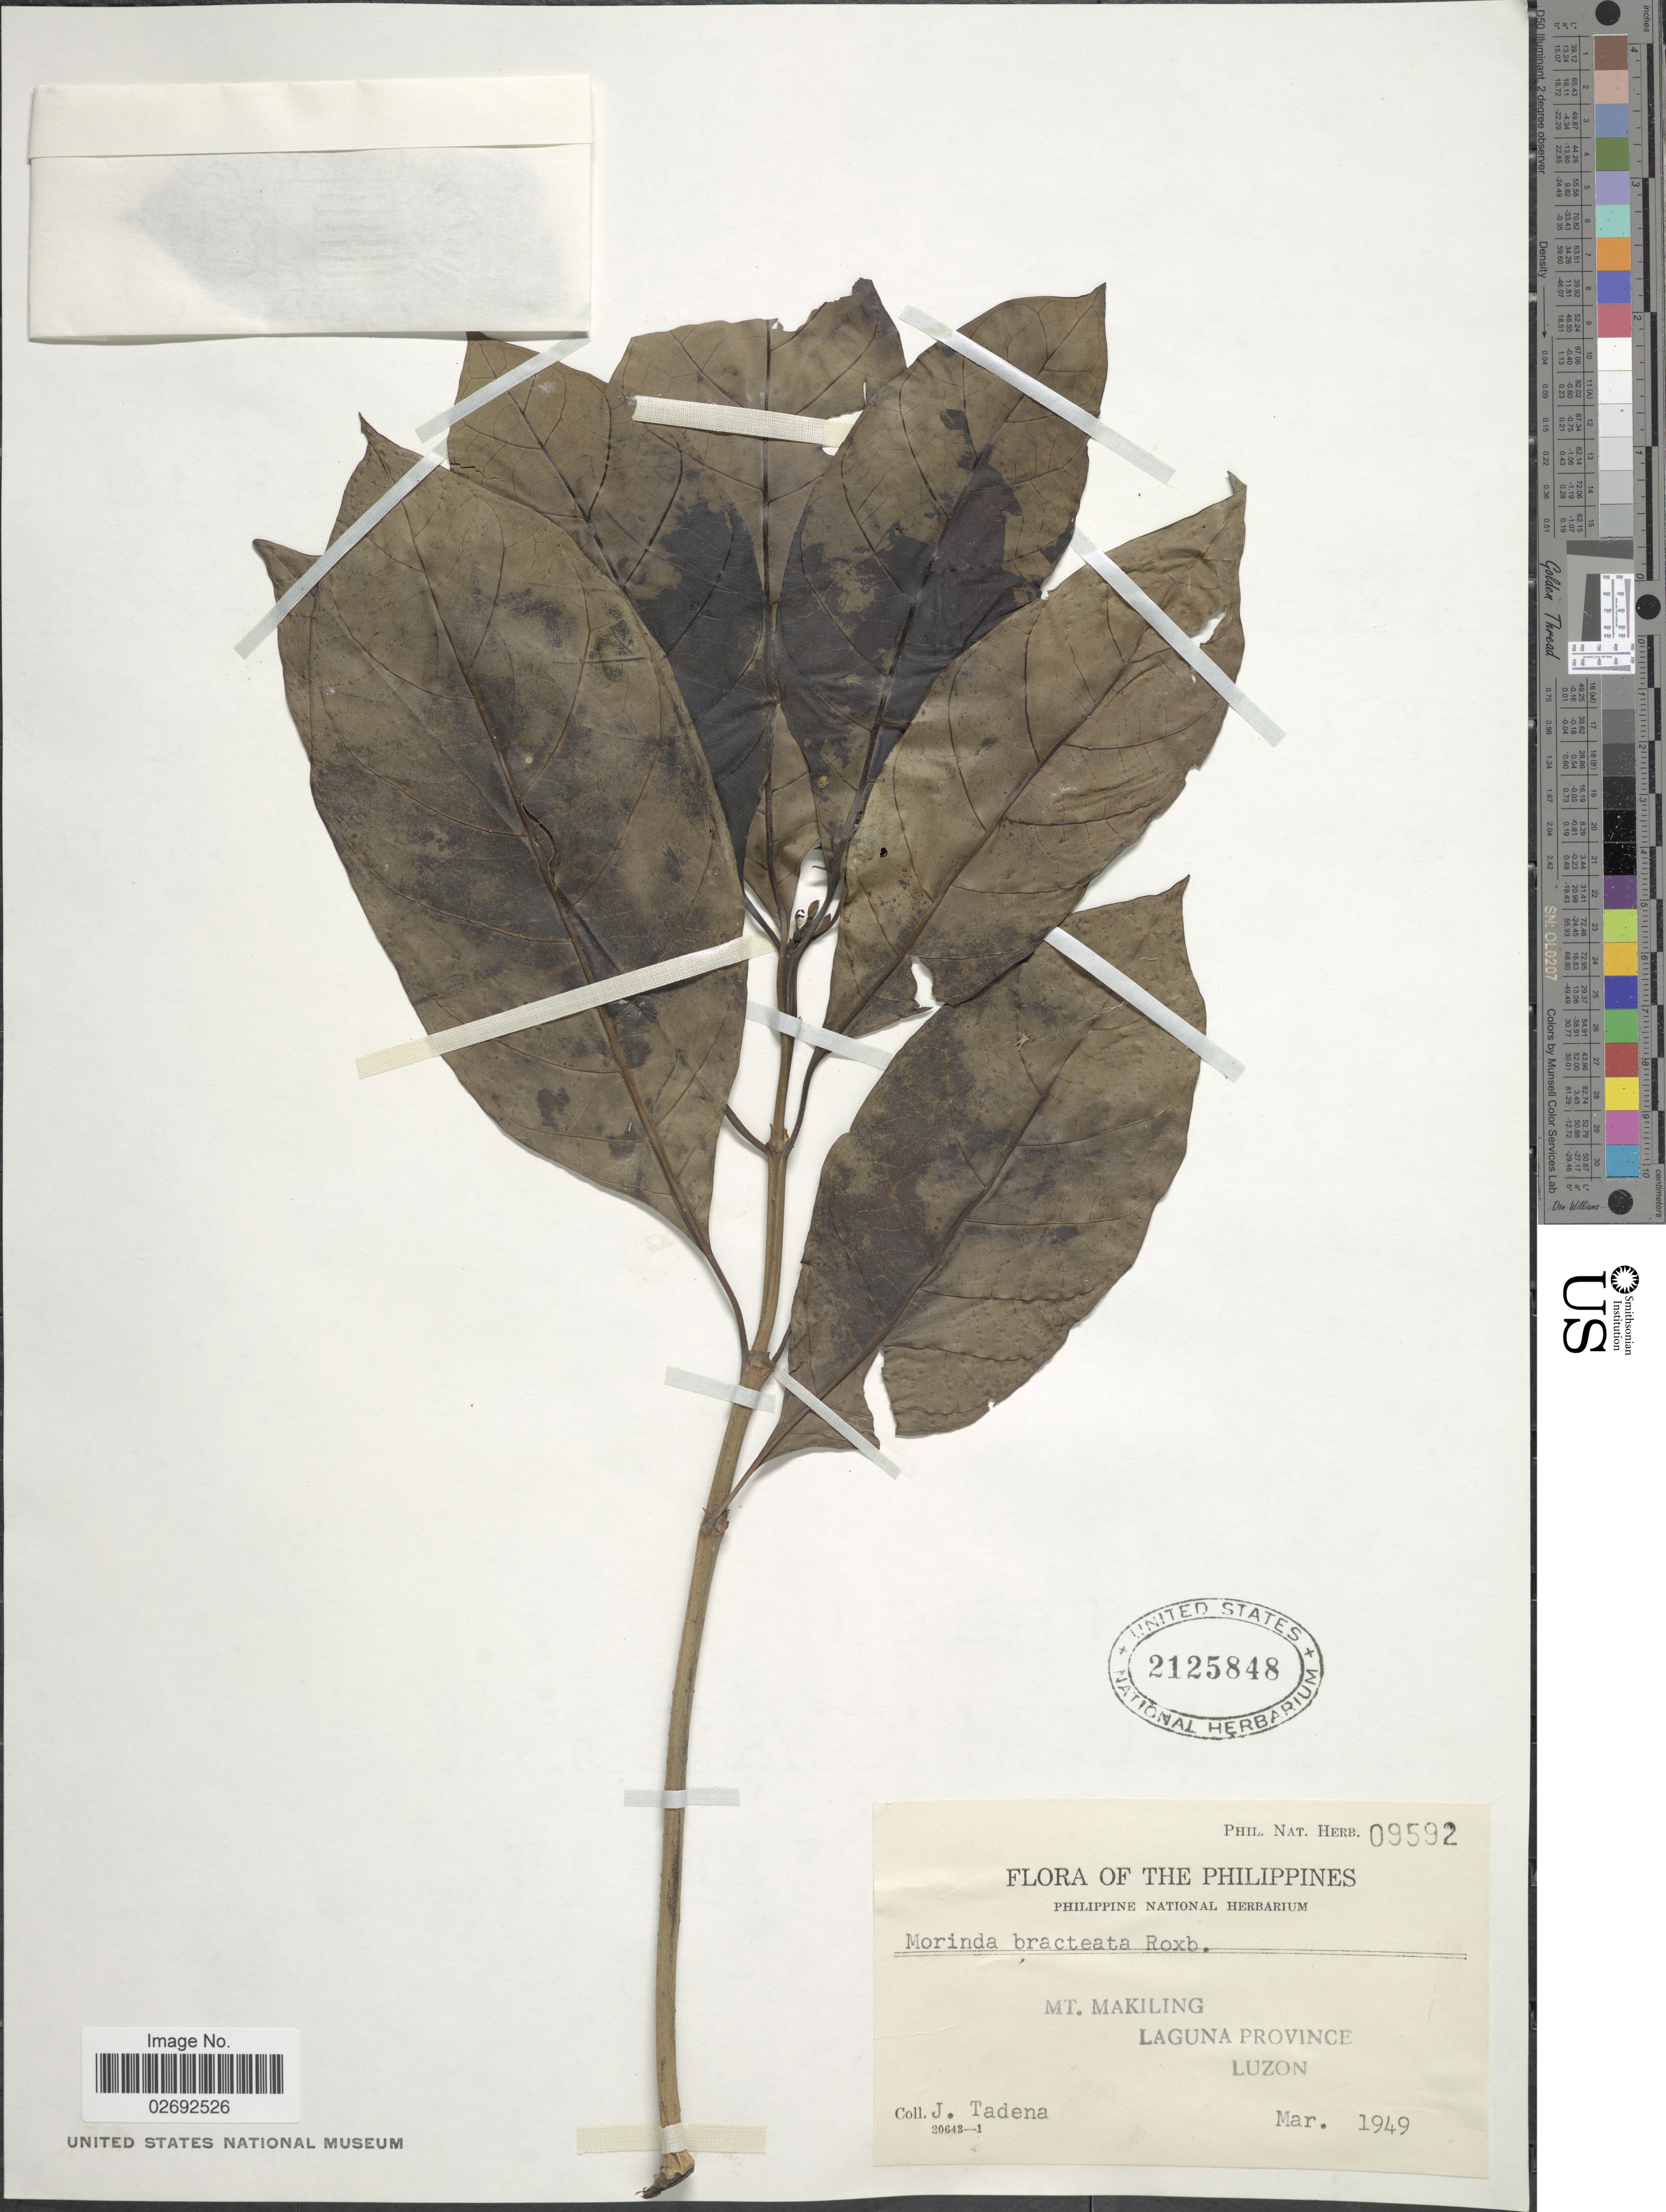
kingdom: Plantae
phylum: Tracheophyta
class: Magnoliopsida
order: Gentianales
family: Rubiaceae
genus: Morinda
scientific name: Morinda bracteata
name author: Roxb.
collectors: J. Tadena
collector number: Phil. Nat. Herb. 09592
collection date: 1949-03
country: Philippines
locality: Mt. Makiling, Laguna Province, Luzon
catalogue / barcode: US 2125848